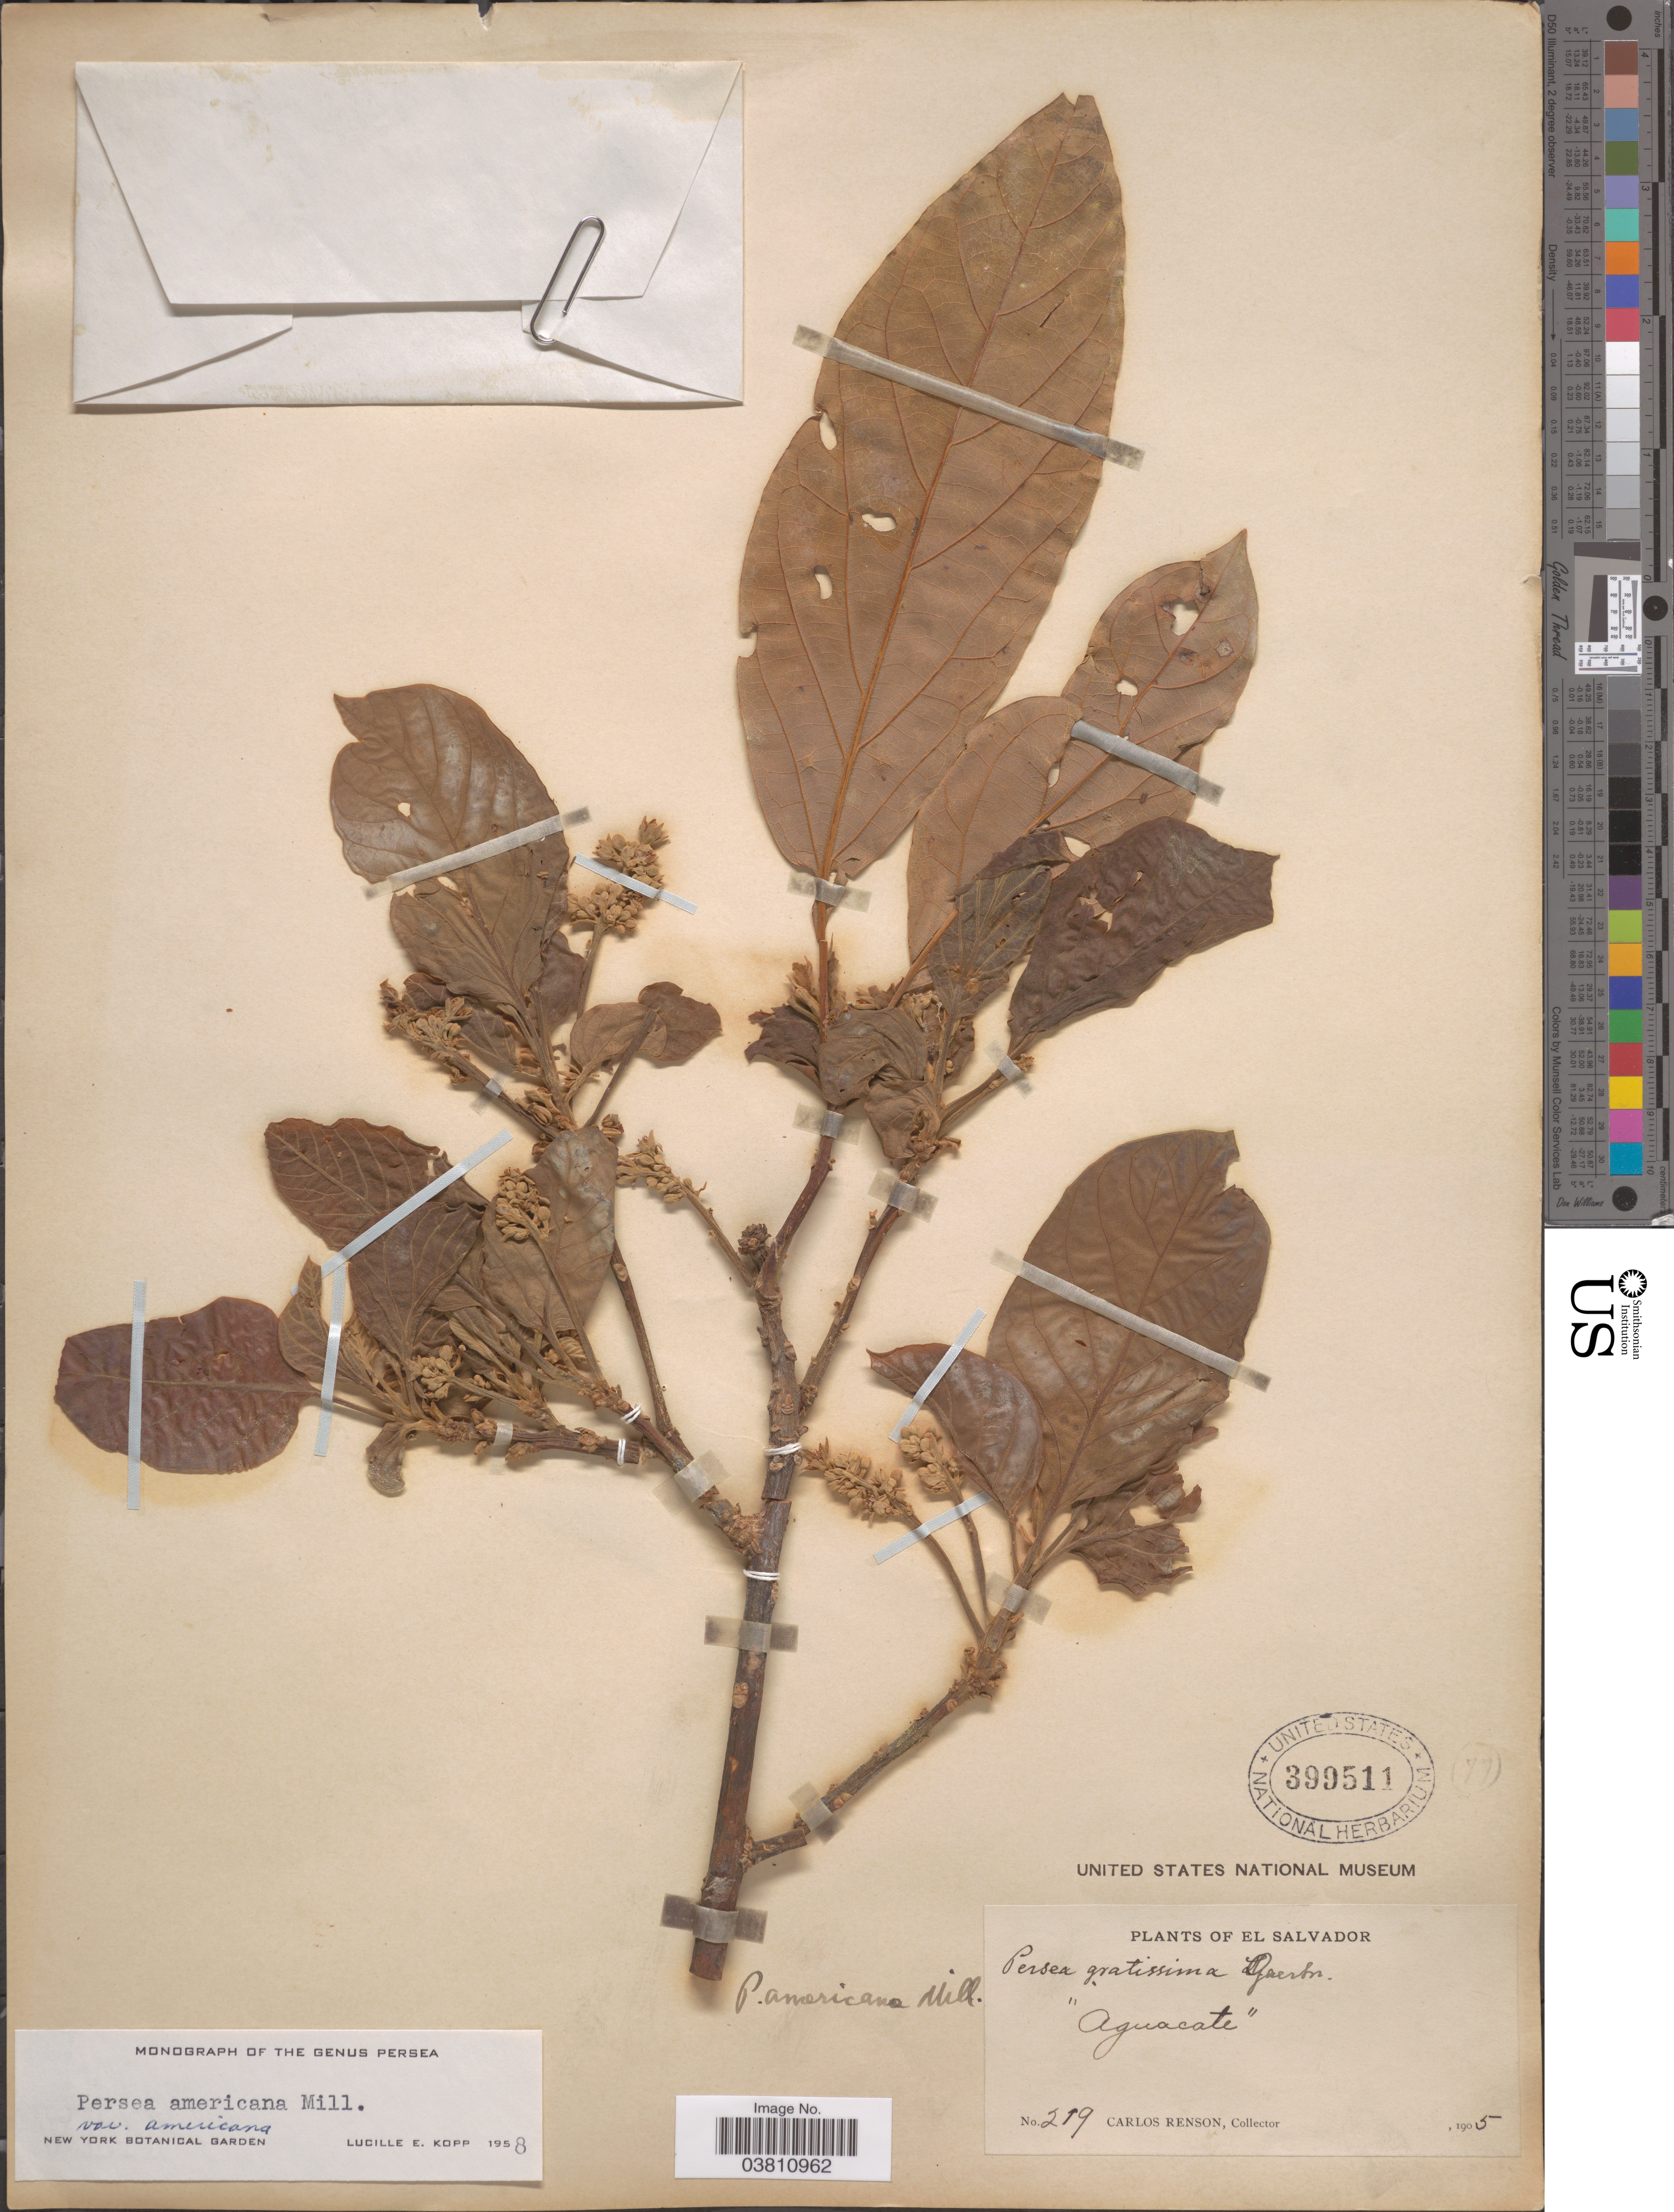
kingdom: Plantae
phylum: Tracheophyta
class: Magnoliopsida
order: Laurales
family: Lauraceae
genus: Persea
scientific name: Persea americana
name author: Mill.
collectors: C. Renson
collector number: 219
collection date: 1905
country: El Salvador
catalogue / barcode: US 399511